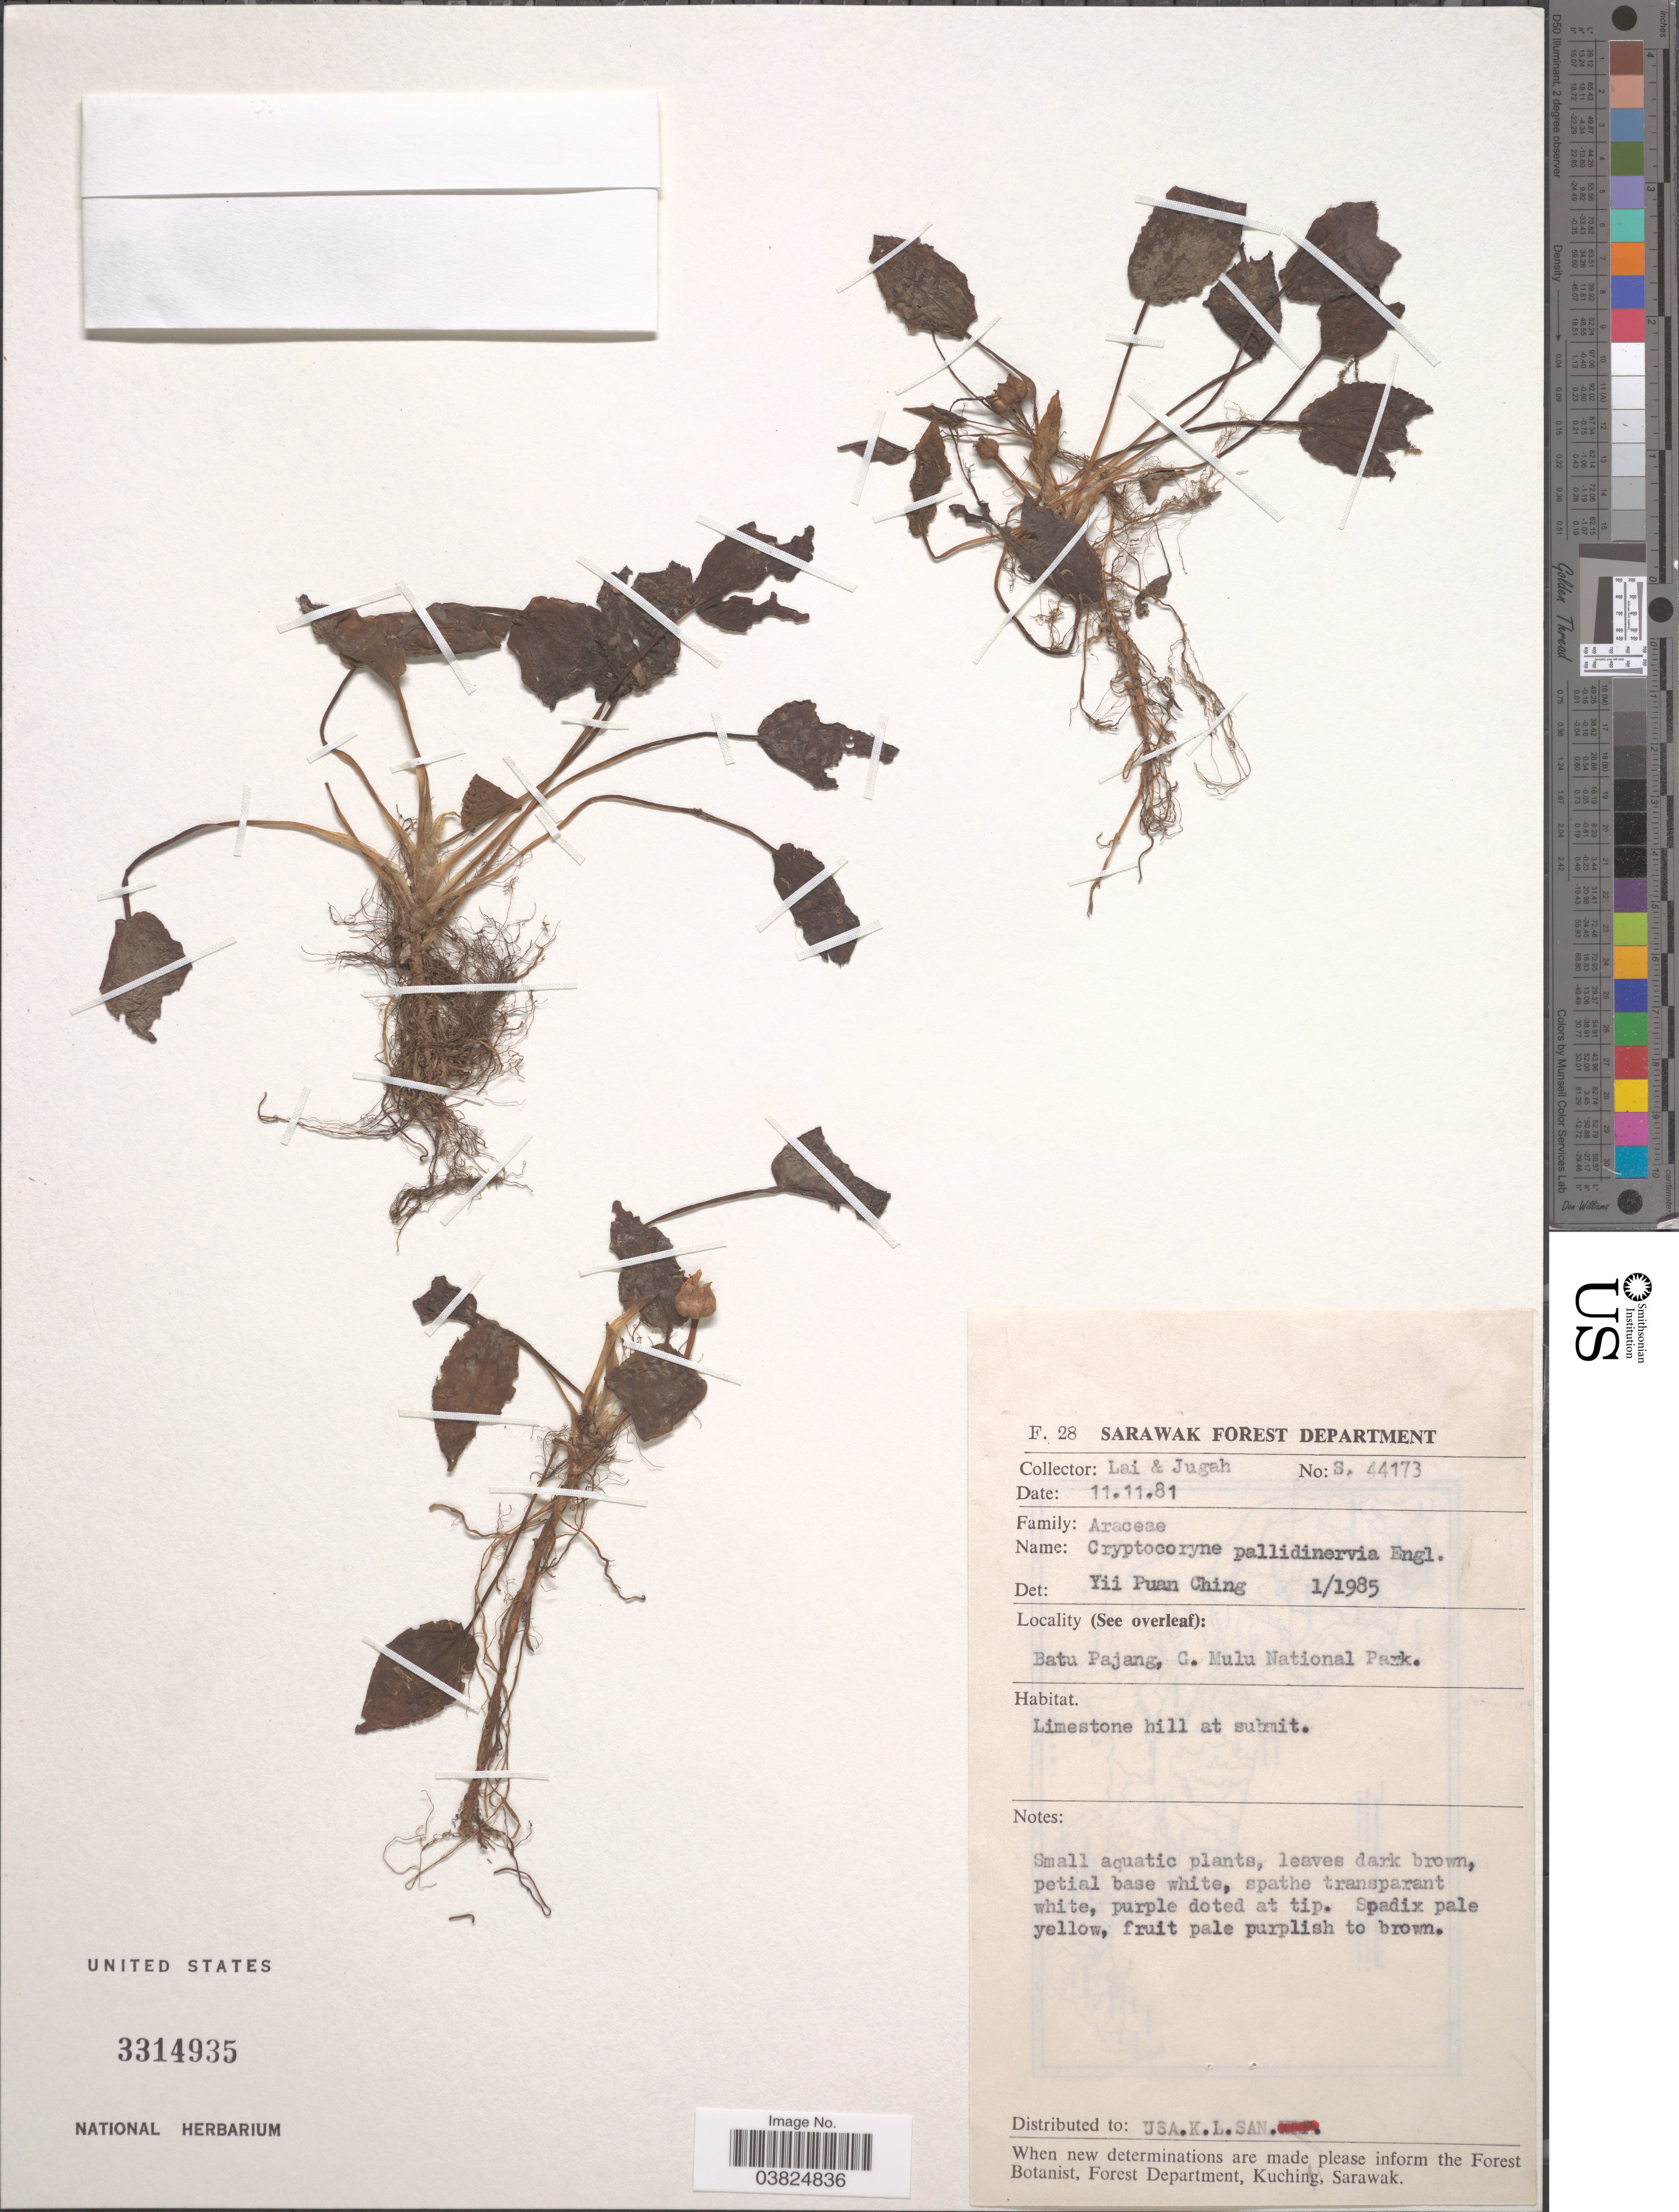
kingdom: Plantae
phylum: Tracheophyta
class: Liliopsida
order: Alismatales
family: Araceae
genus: Cryptocoryne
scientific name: Cryptocoryne pallidinervia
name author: Engl.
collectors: Lai & Jugah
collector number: S44173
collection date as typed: Transcribed d/m/y: 11/11/81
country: Malaysia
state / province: Sarawak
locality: Batu Pajang, C. Mulu National Park.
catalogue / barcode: US 3314935